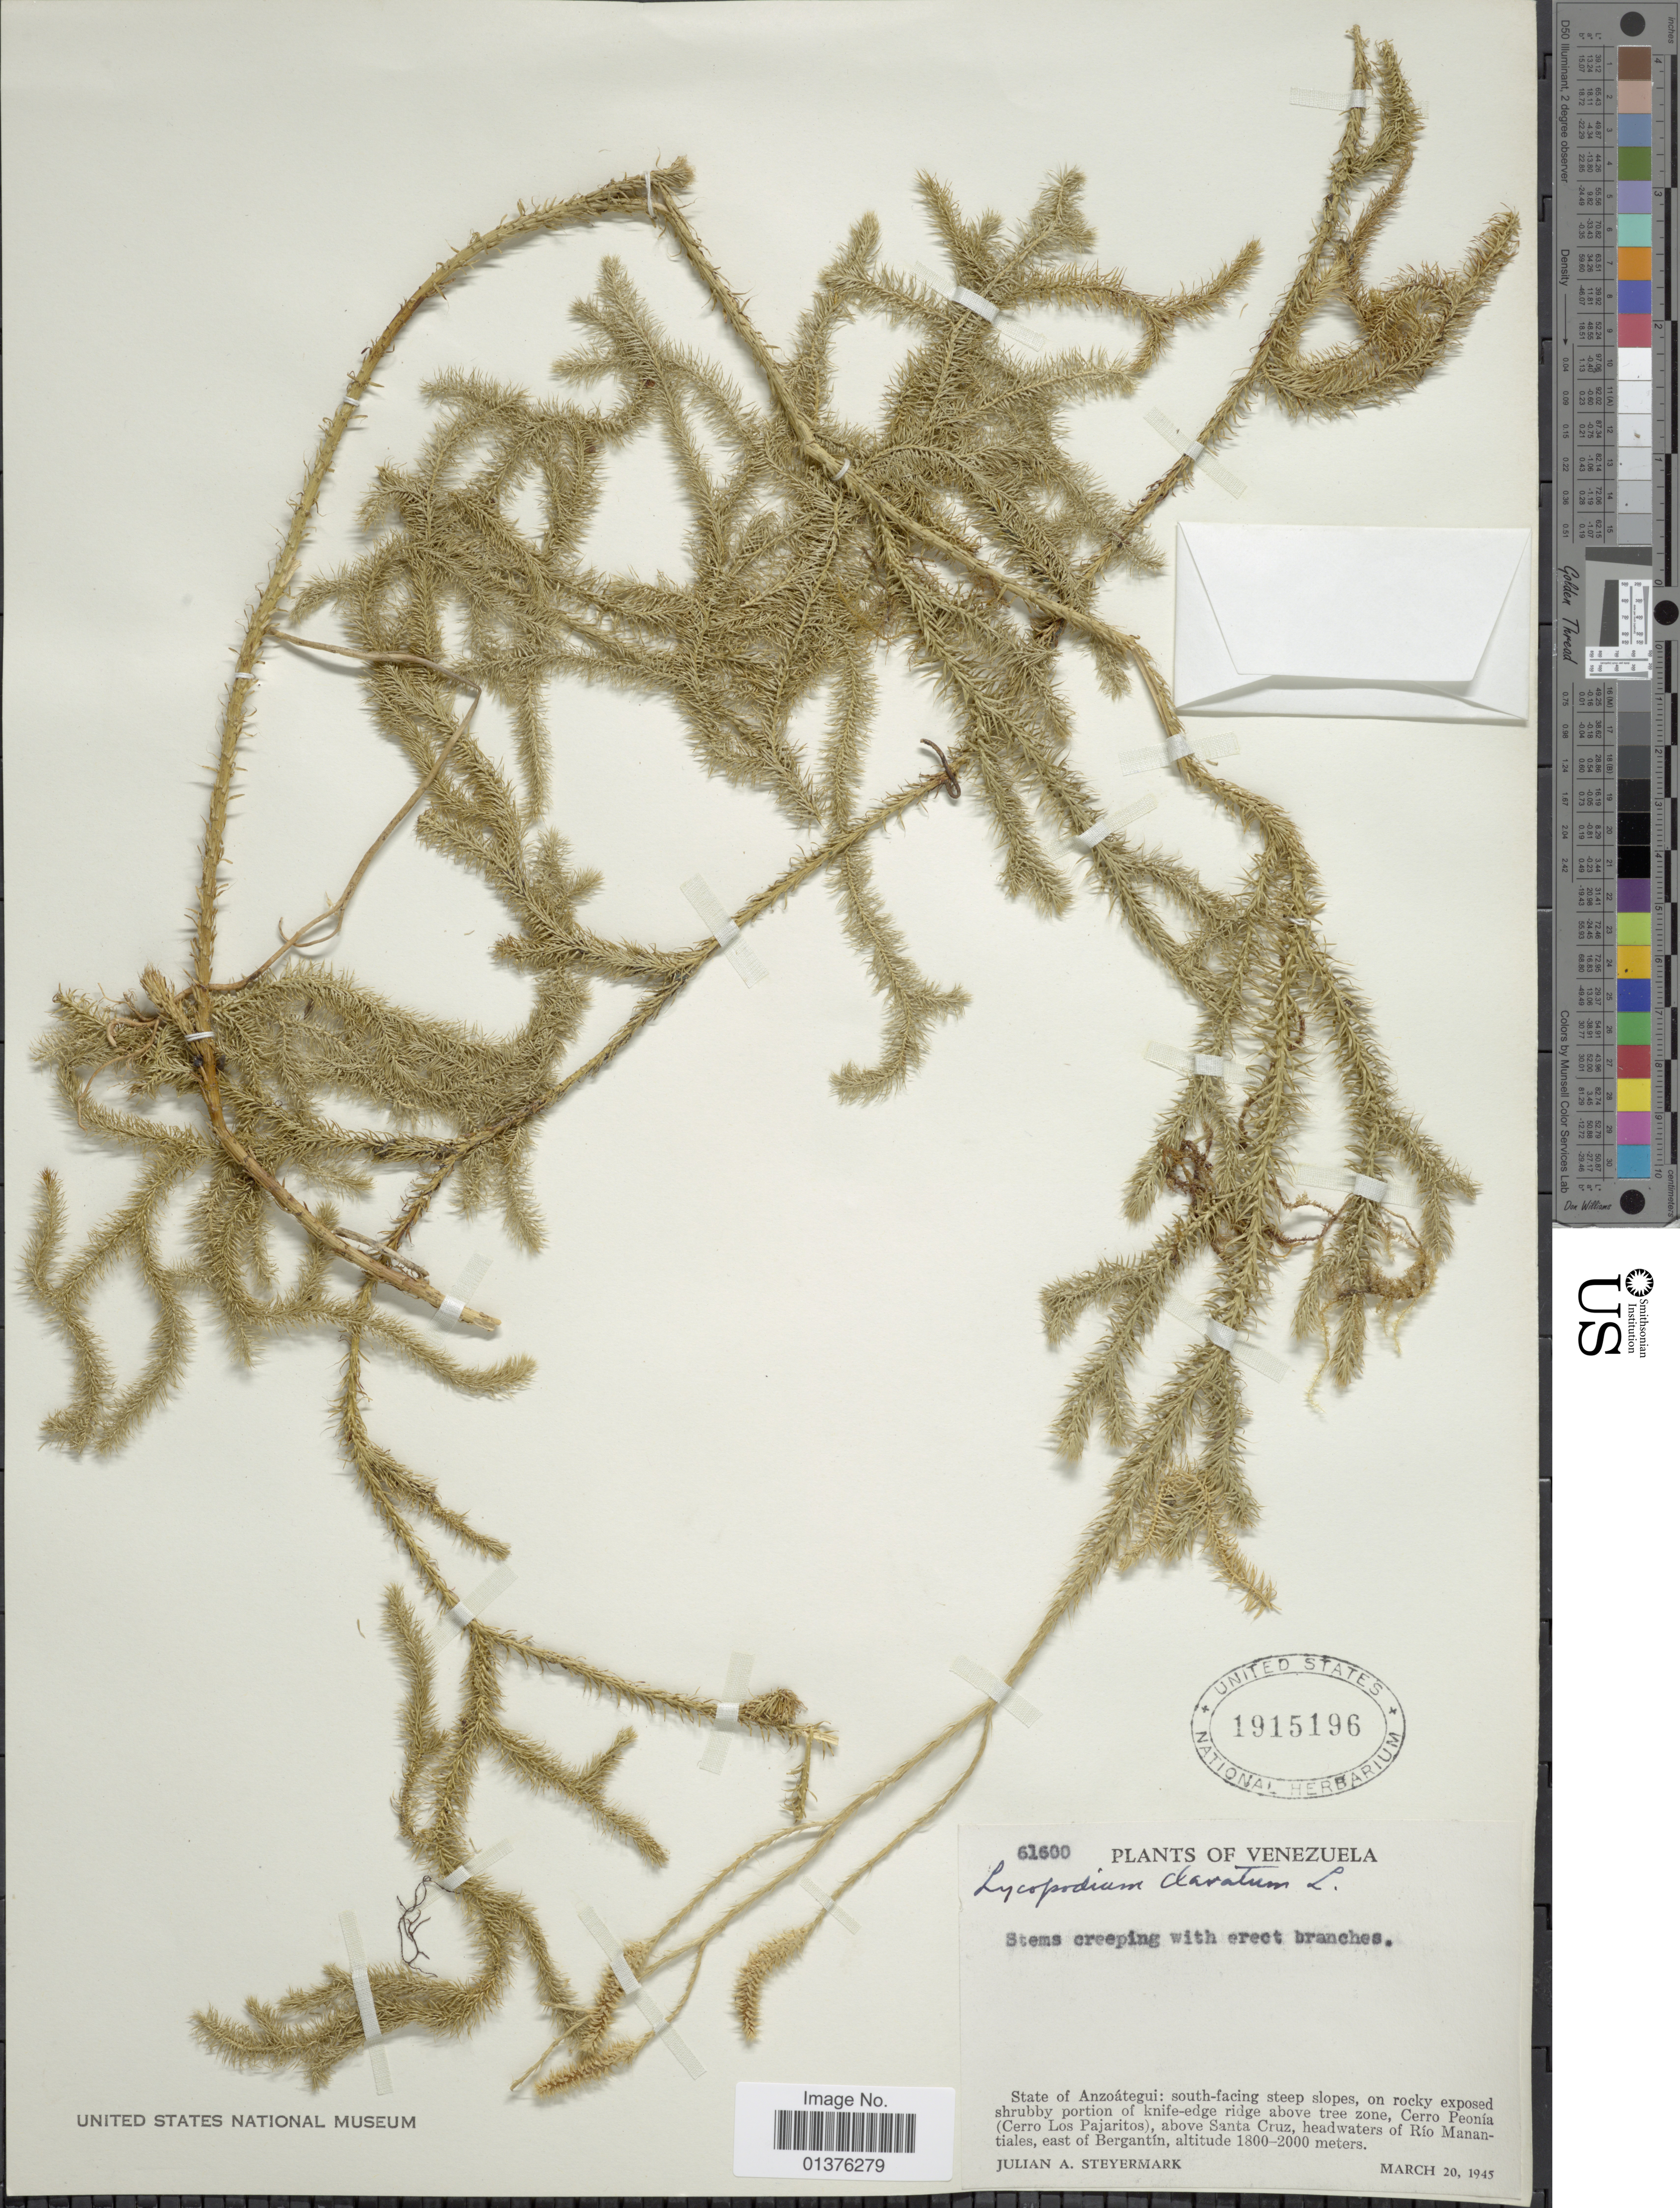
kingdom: Plantae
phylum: Tracheophyta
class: Lycopodiopsida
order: Lycopodiales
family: Lycopodiaceae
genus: Lycopodium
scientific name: Lycopodium clavatum subsp. clavatum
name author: L.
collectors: J. Steyermark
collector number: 61600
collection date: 1945-03-20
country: Venezuela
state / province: Anzoategui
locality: South-facing steep slopes, Cerro Los Pajaritos), above Santa Cruz, headwaters of Rio Mananatiales, east of Bergantin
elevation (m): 1800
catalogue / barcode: US 1915196